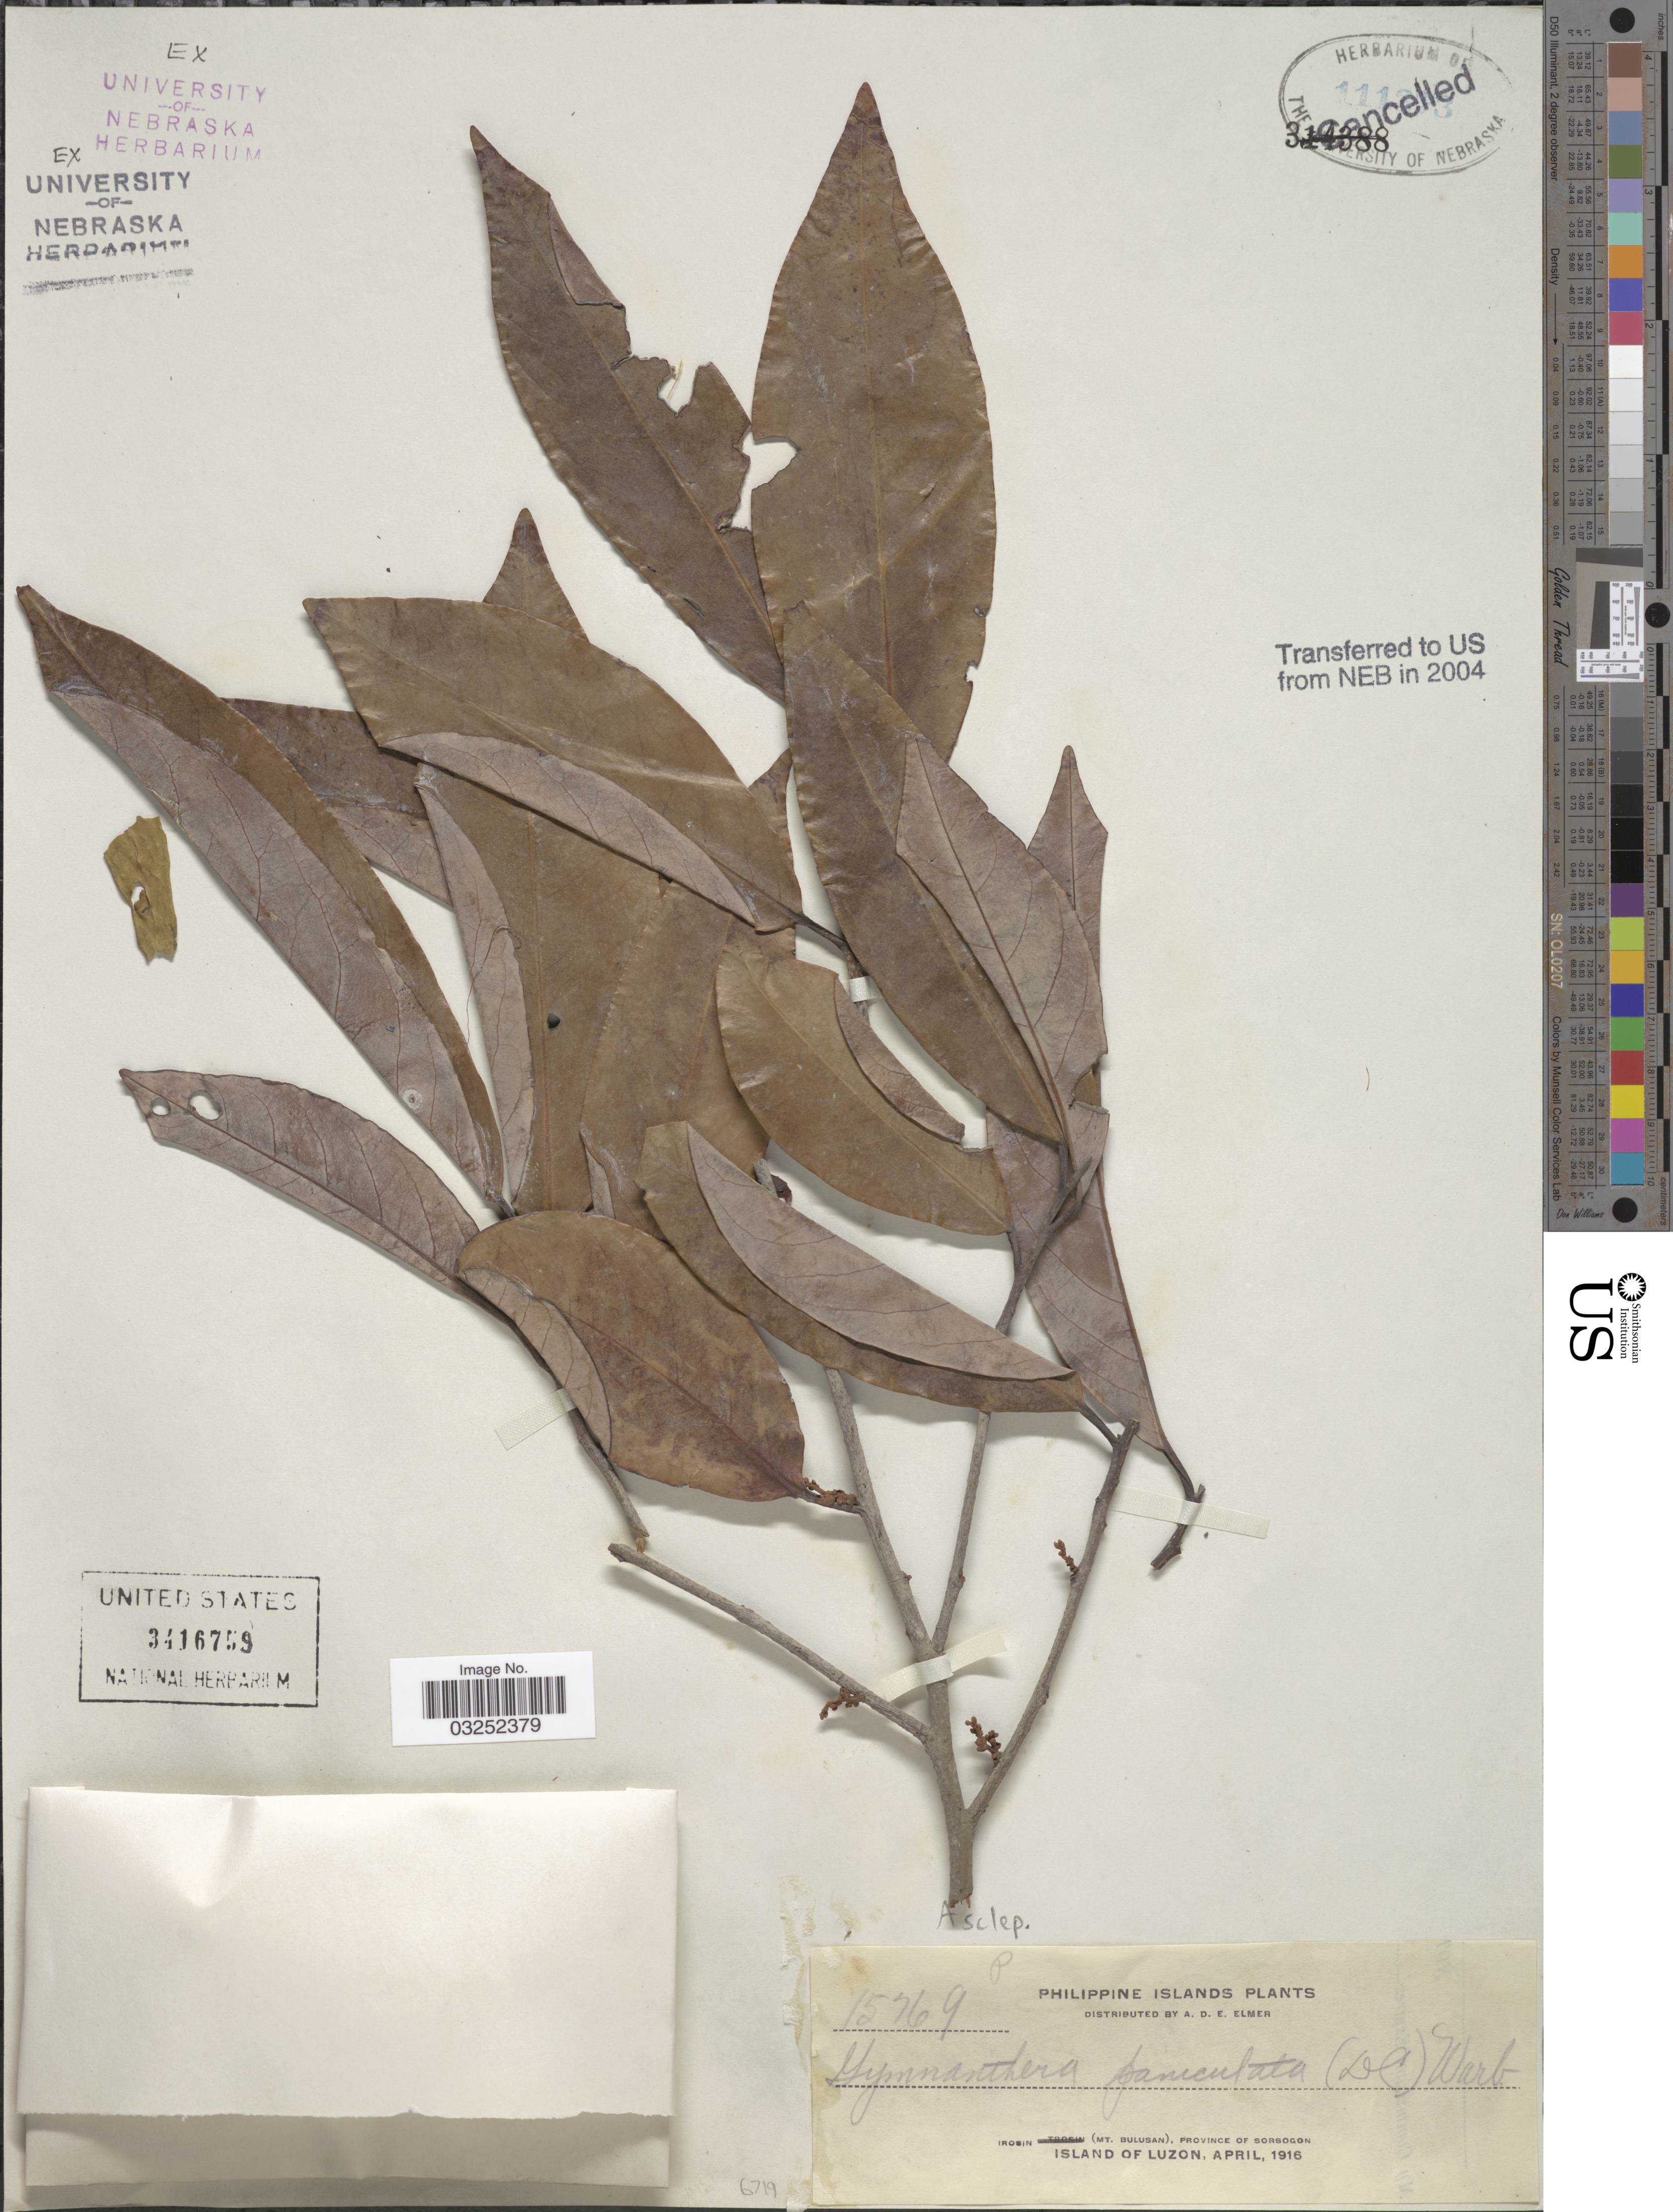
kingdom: Plantae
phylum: Tracheophyta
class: Magnoliopsida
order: Magnoliales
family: Myristicaceae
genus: Gymnacranthera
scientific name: Gymnacranthera farquhariana var. paniculata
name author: (A. DC.) R.T.A. Schouten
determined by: Schouten, R. T. A.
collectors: A. D. E. Elmer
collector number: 15769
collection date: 1916-04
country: Philippines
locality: Irosin (Mt. Bulusan), Province of Sorsogon, Island of Luzon.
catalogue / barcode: US 3416759